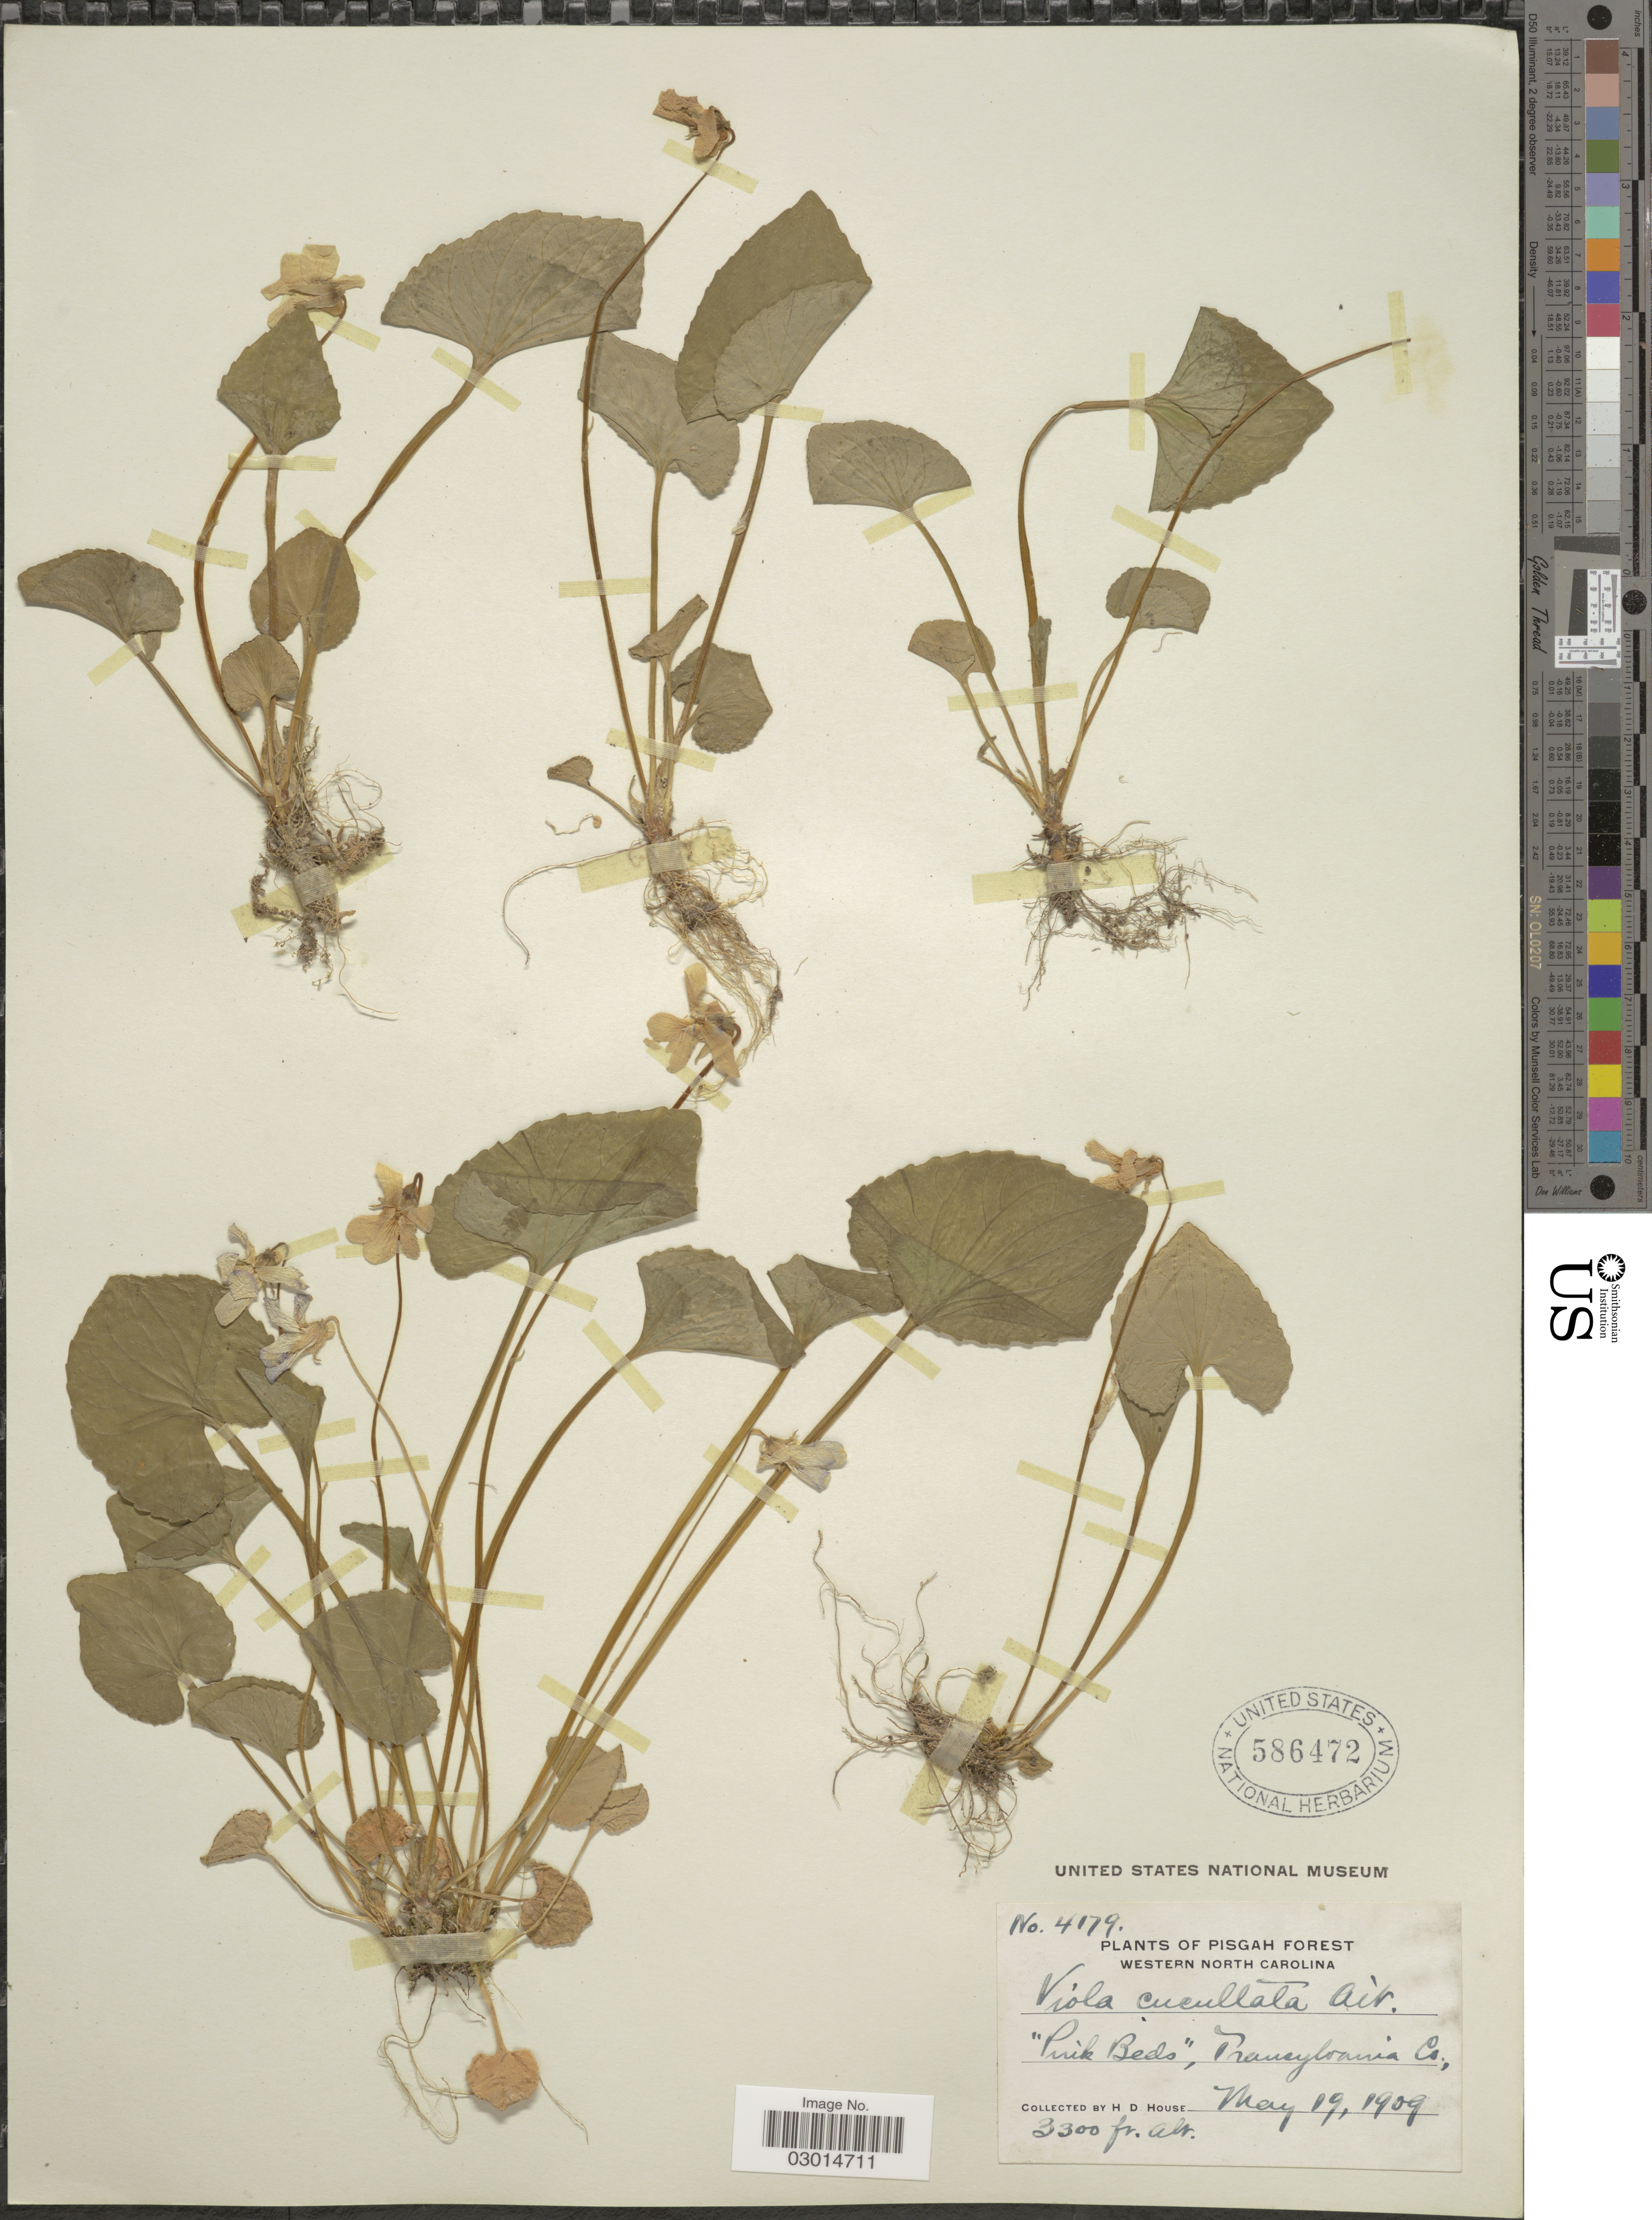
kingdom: Plantae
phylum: Tracheophyta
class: Magnoliopsida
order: Malpighiales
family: Violaceae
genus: Viola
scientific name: Viola cucullata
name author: Aiton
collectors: H. D. House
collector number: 4179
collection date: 1909-05-19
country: United States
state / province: North Carolina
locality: Pisgah Forest, Western North Carolina. Transylvania Co.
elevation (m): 1006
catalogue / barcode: US 586472